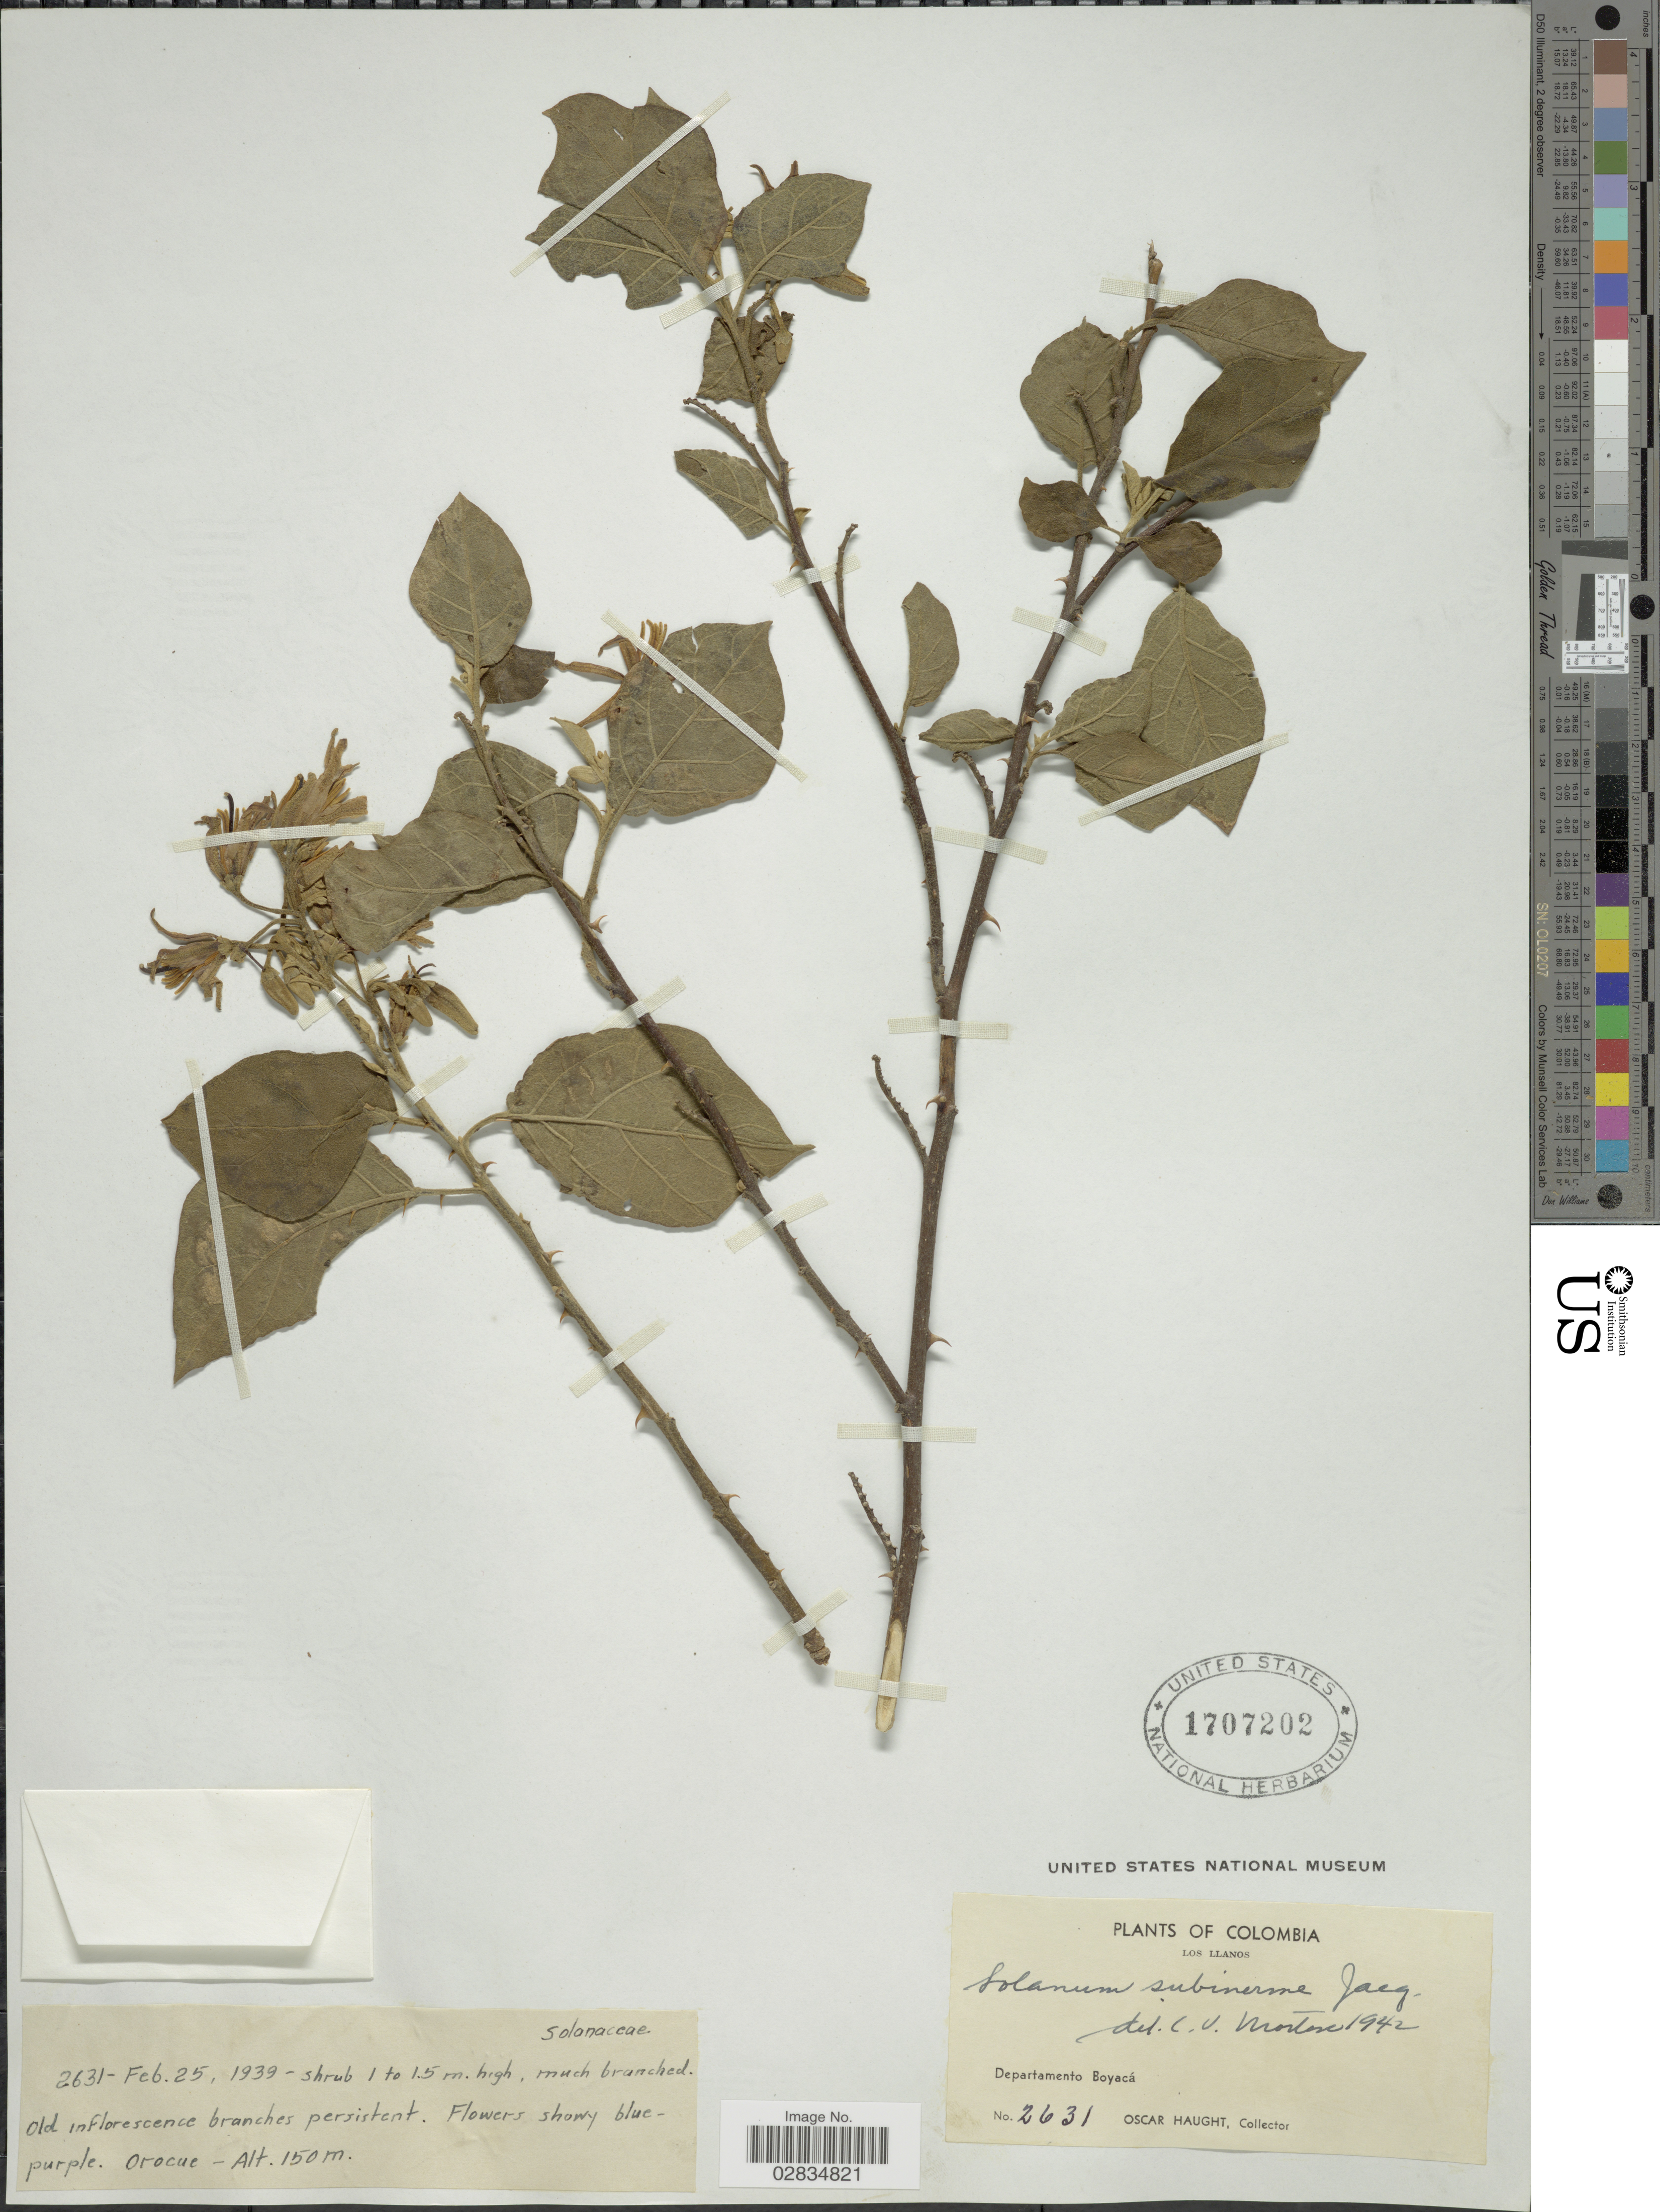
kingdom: Plantae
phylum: Tracheophyta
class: Magnoliopsida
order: Solanales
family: Solanaceae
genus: Solanum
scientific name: Solanum subinerme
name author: Jacq.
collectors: O. Haught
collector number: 2631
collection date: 1939-02-25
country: Colombia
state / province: Boyacá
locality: Los Llanos, Departamento Boyacá, Orocue.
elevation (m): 150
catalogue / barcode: US 1707202